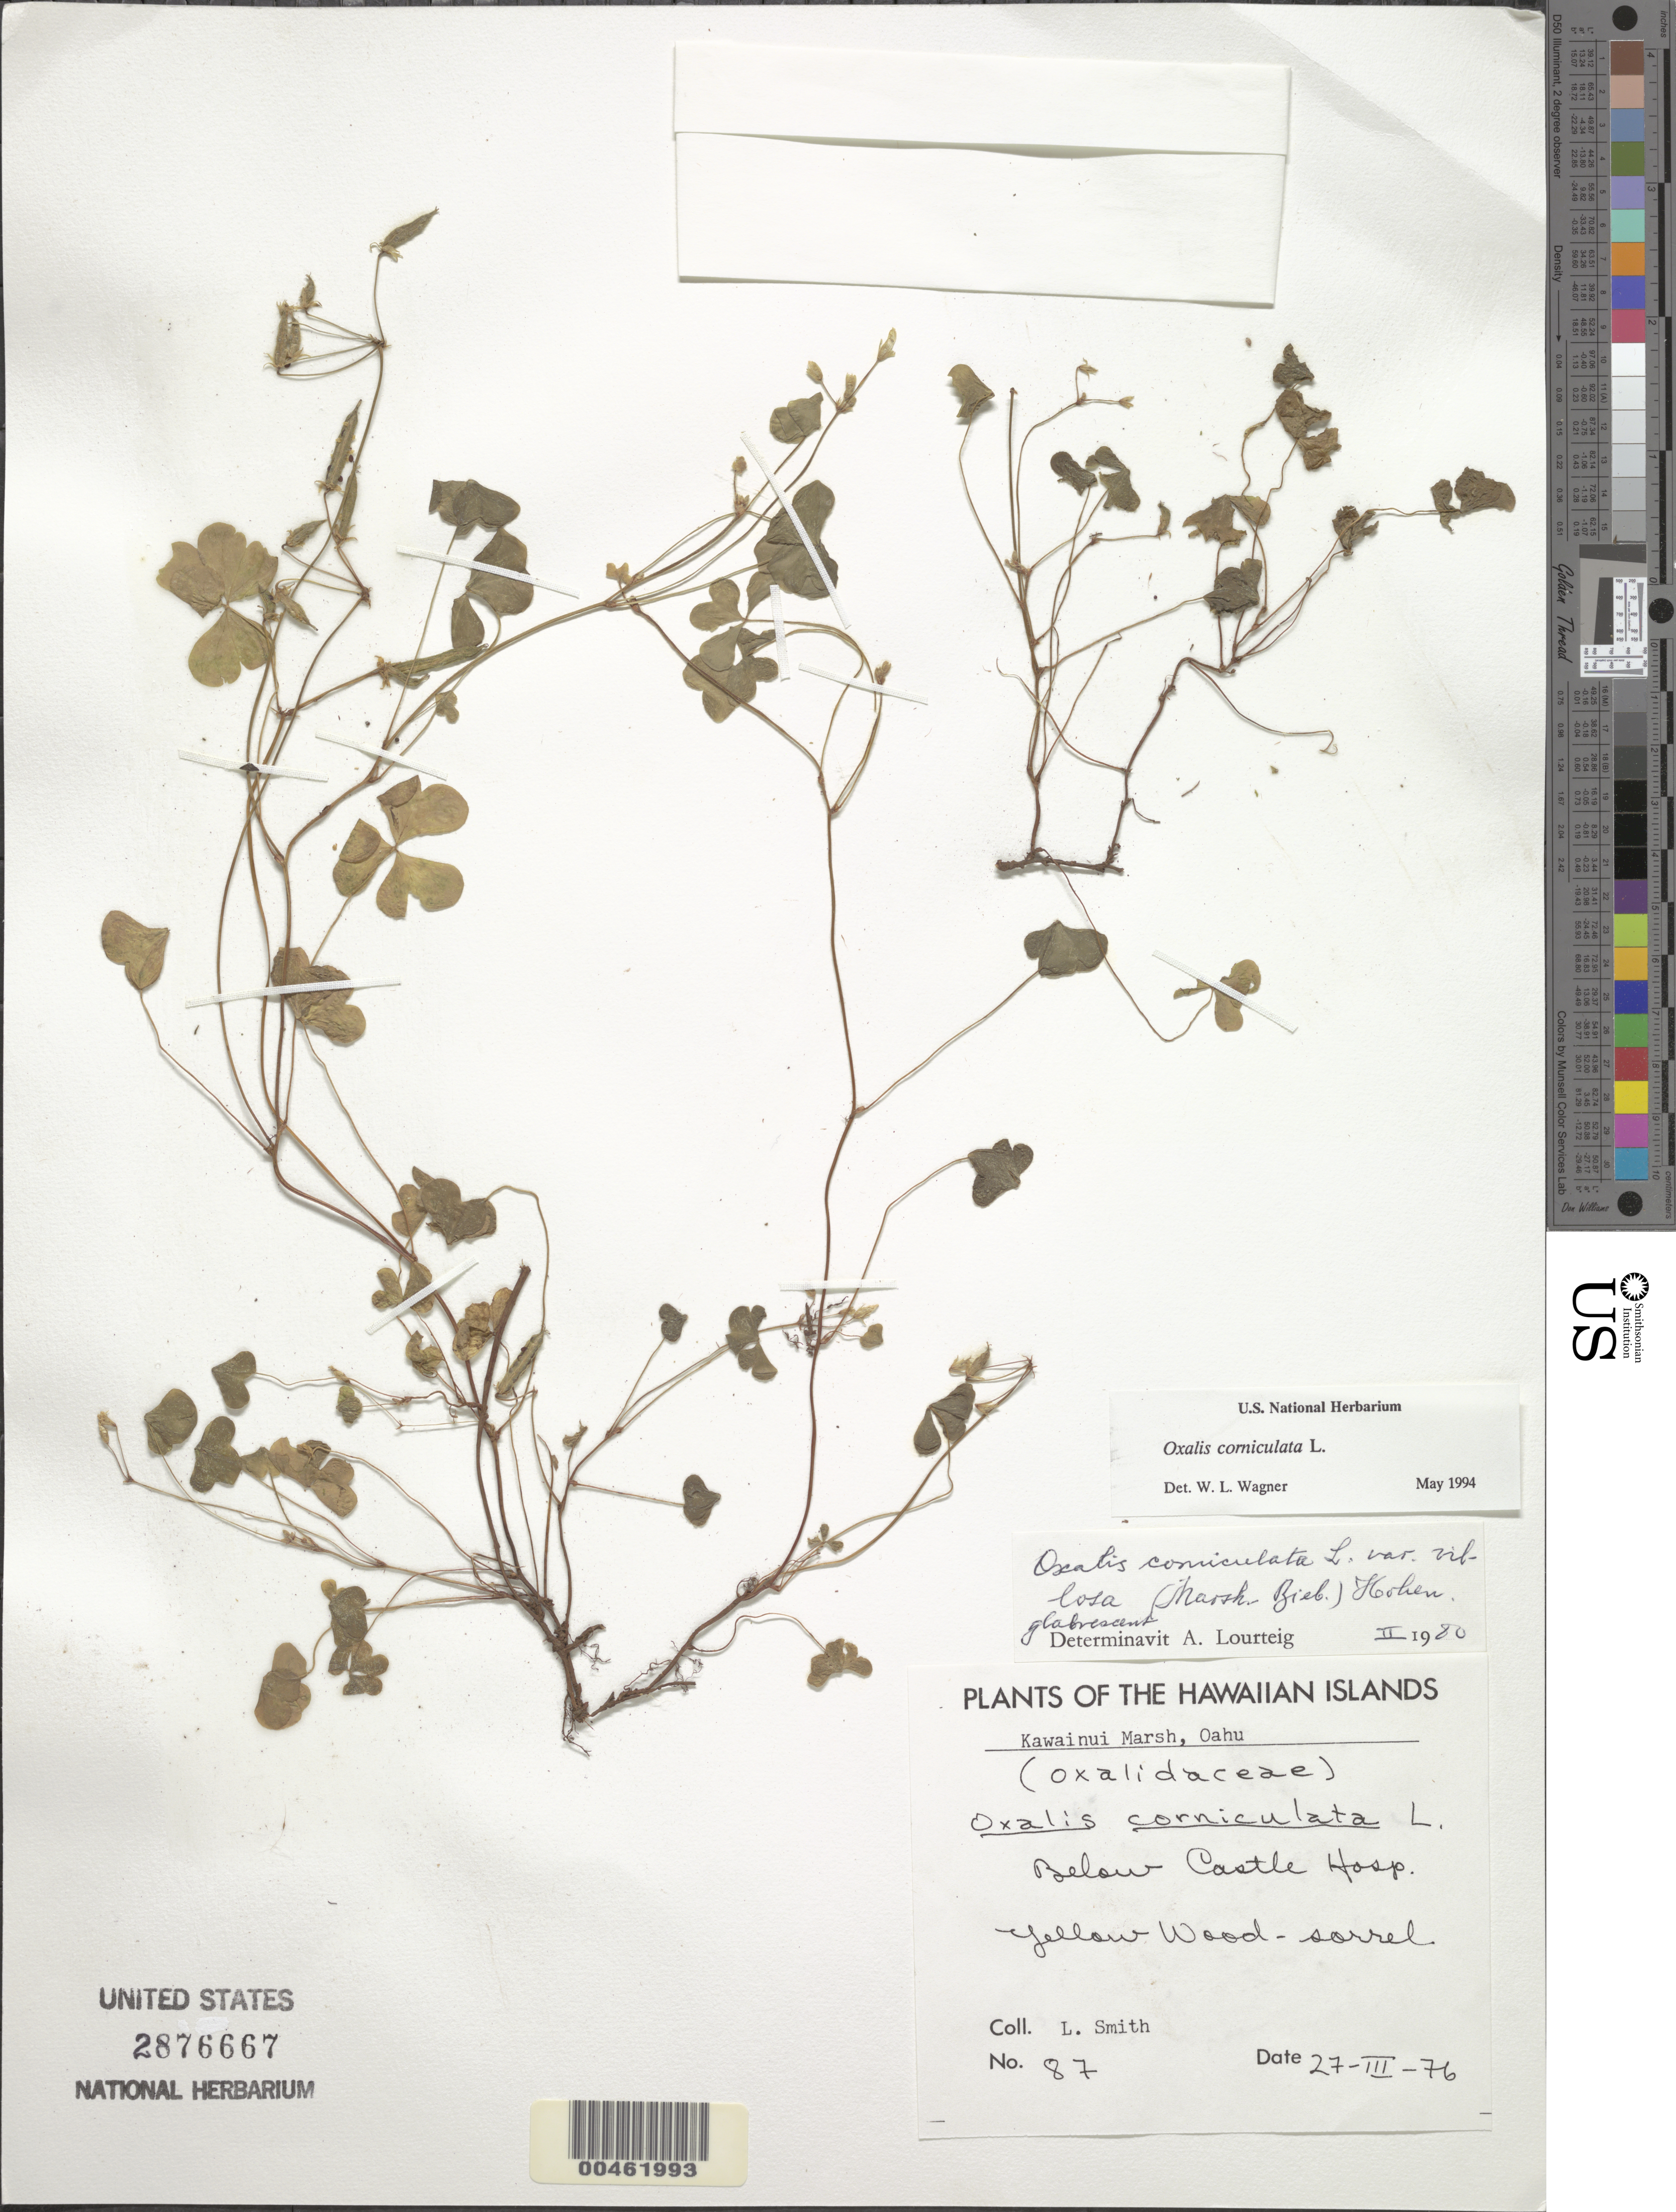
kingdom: Plantae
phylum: Tracheophyta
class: Magnoliopsida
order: Oxalidales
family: Oxalidaceae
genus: Oxalis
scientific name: Oxalis corniculata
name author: L.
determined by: Wagner, W. L., (BOT), Smithsonian Institution - National Museum of Natural History (UNITED STATES)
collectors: L. Smith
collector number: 87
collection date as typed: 27 Mar 1976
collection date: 1976-03-27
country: United States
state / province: Hawaii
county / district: Honolulu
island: Oahu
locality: Kawainui Marsh, below Castle Hospital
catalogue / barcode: US 2876667